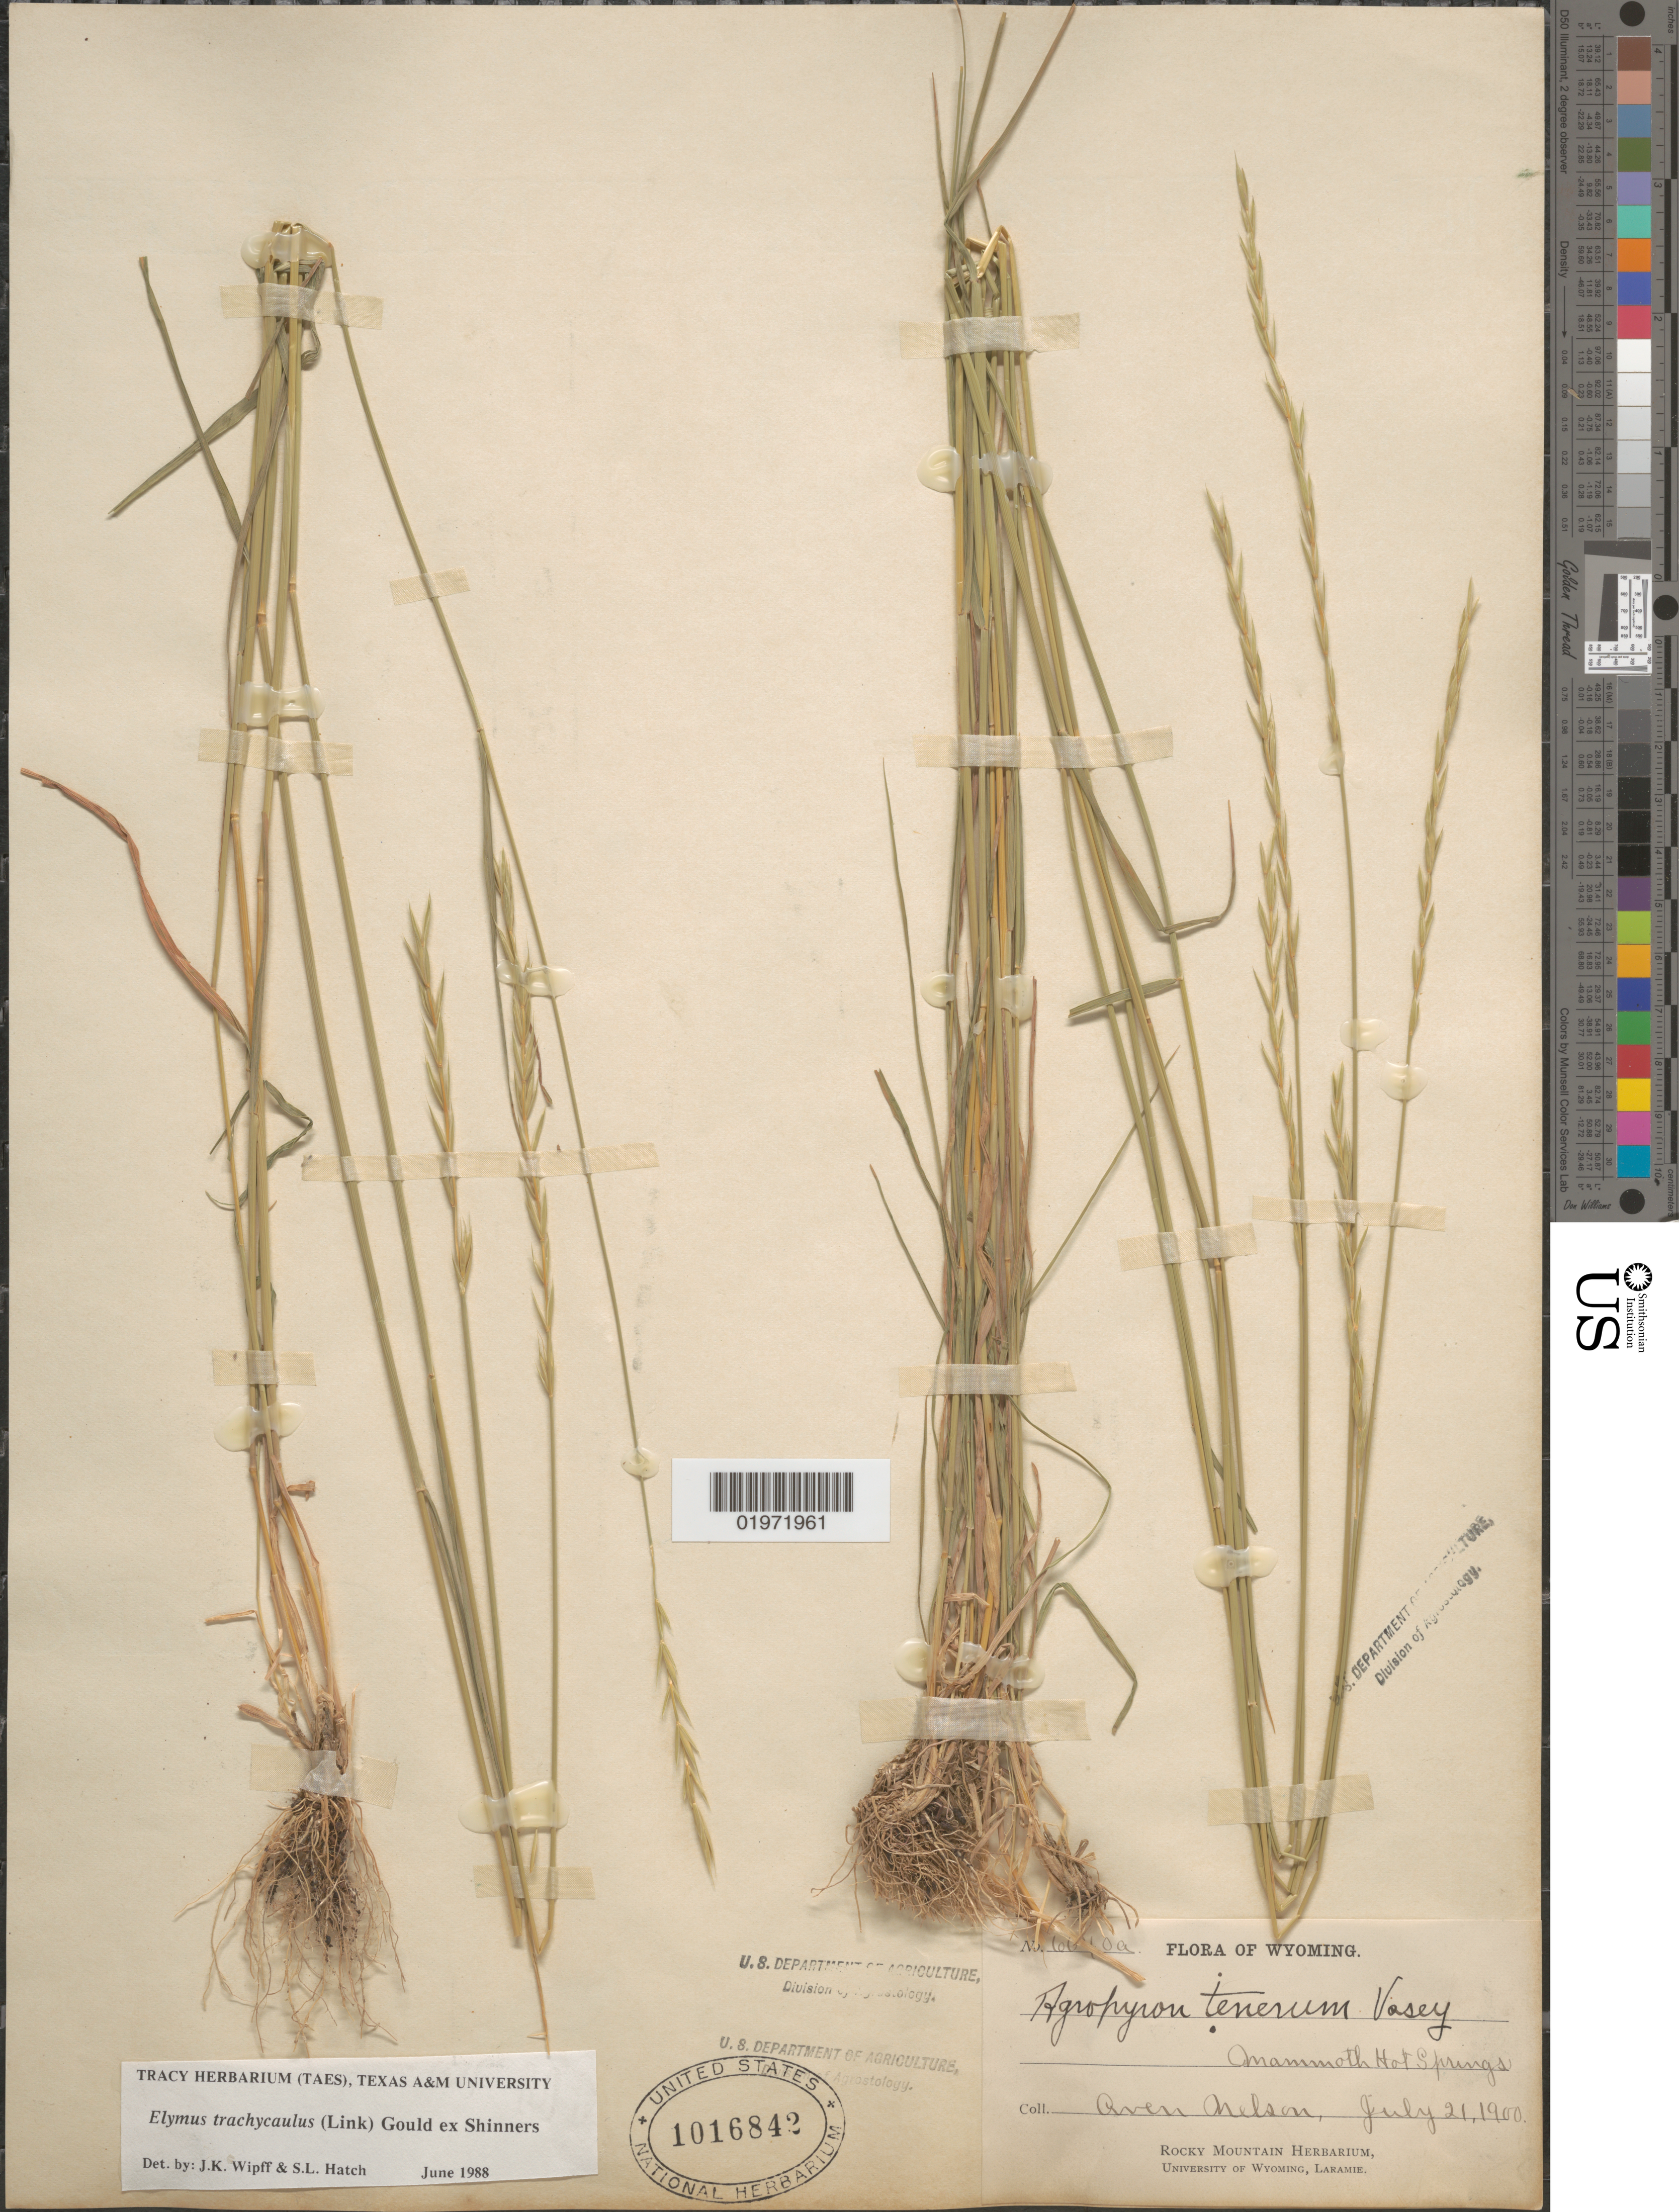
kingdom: Plantae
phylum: Tracheophyta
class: Liliopsida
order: Poales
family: Poaceae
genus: Elymus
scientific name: Elymus trachycaulus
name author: (Link) Gould ex Shinners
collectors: A. Nelson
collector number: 66!0a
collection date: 1900-07-21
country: United States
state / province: Wyoming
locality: Mammoth Hot Springs.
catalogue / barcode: US 1016842